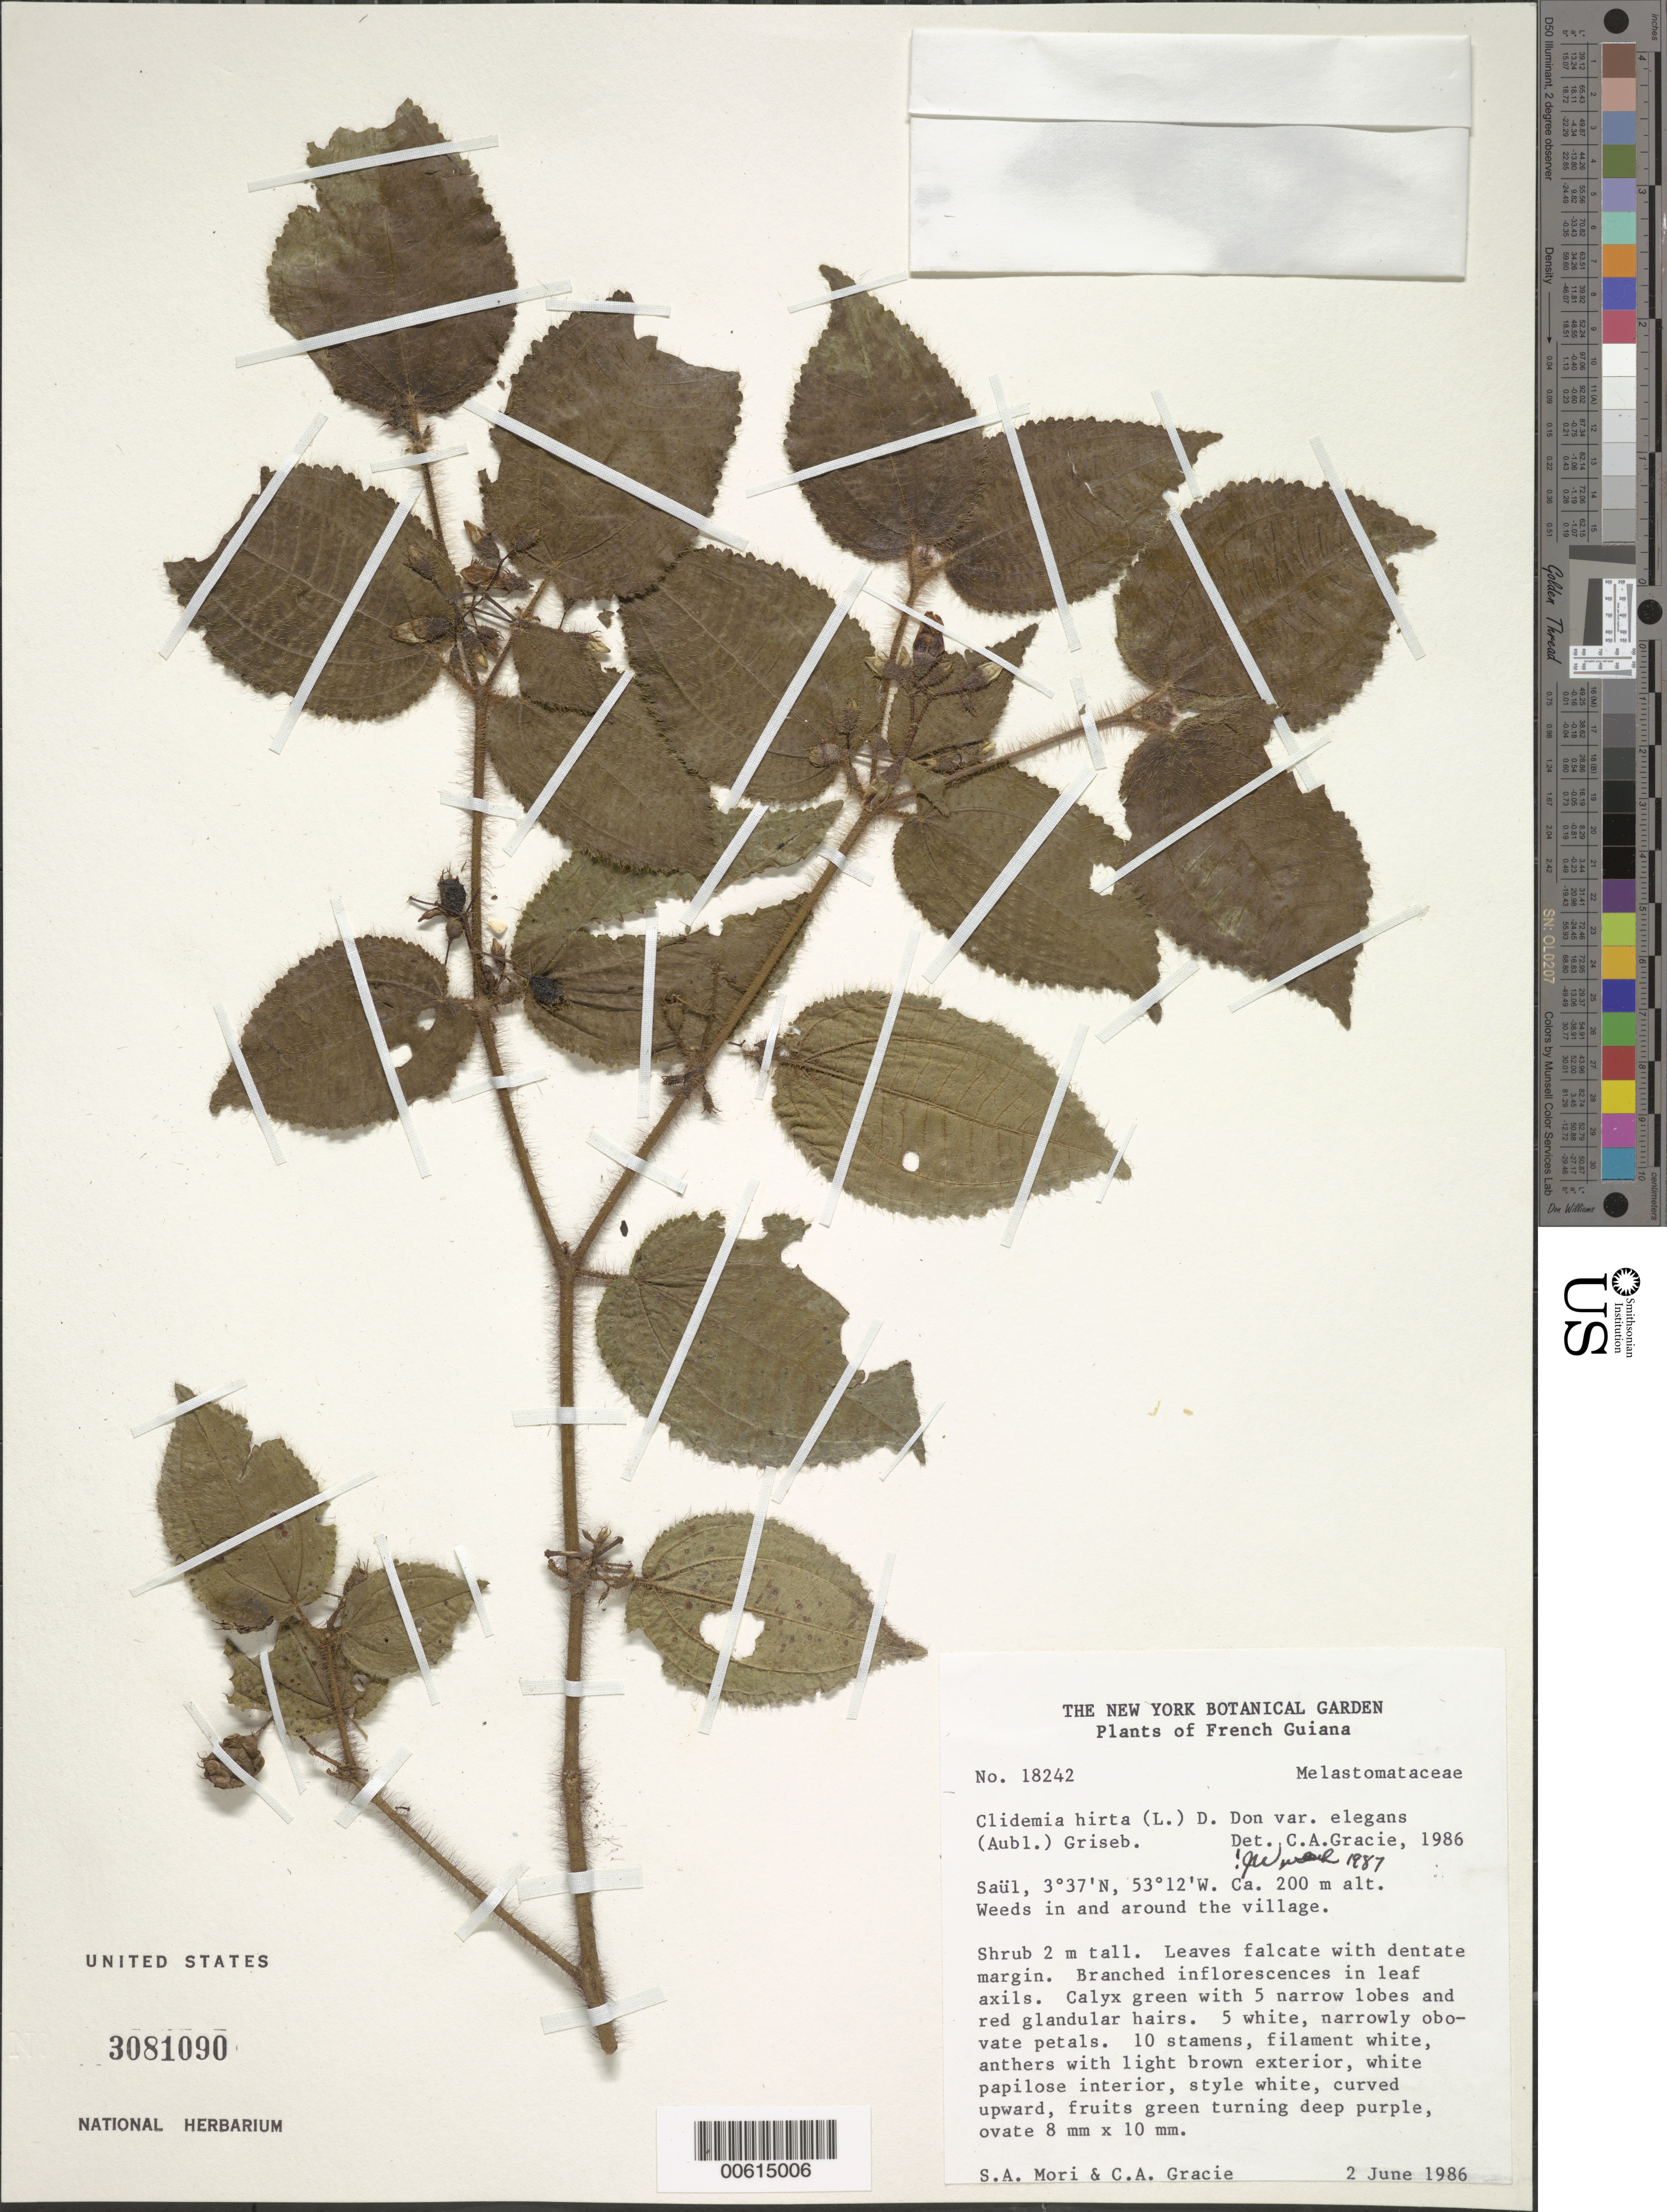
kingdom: Plantae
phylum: Tracheophyta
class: Magnoliopsida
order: Myrtales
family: Melastomataceae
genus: Clidemia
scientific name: Clidemia hirta var. elegans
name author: (Aubl.) Griseb.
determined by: Wurdack, John J., (US), US (UNITED STATES)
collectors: S. Mori & C. A. Gracie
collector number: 18242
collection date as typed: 2-Jun-86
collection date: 1986-06-02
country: French Guiana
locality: Saül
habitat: Weeds in and around the village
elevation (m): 200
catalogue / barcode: US 3081090